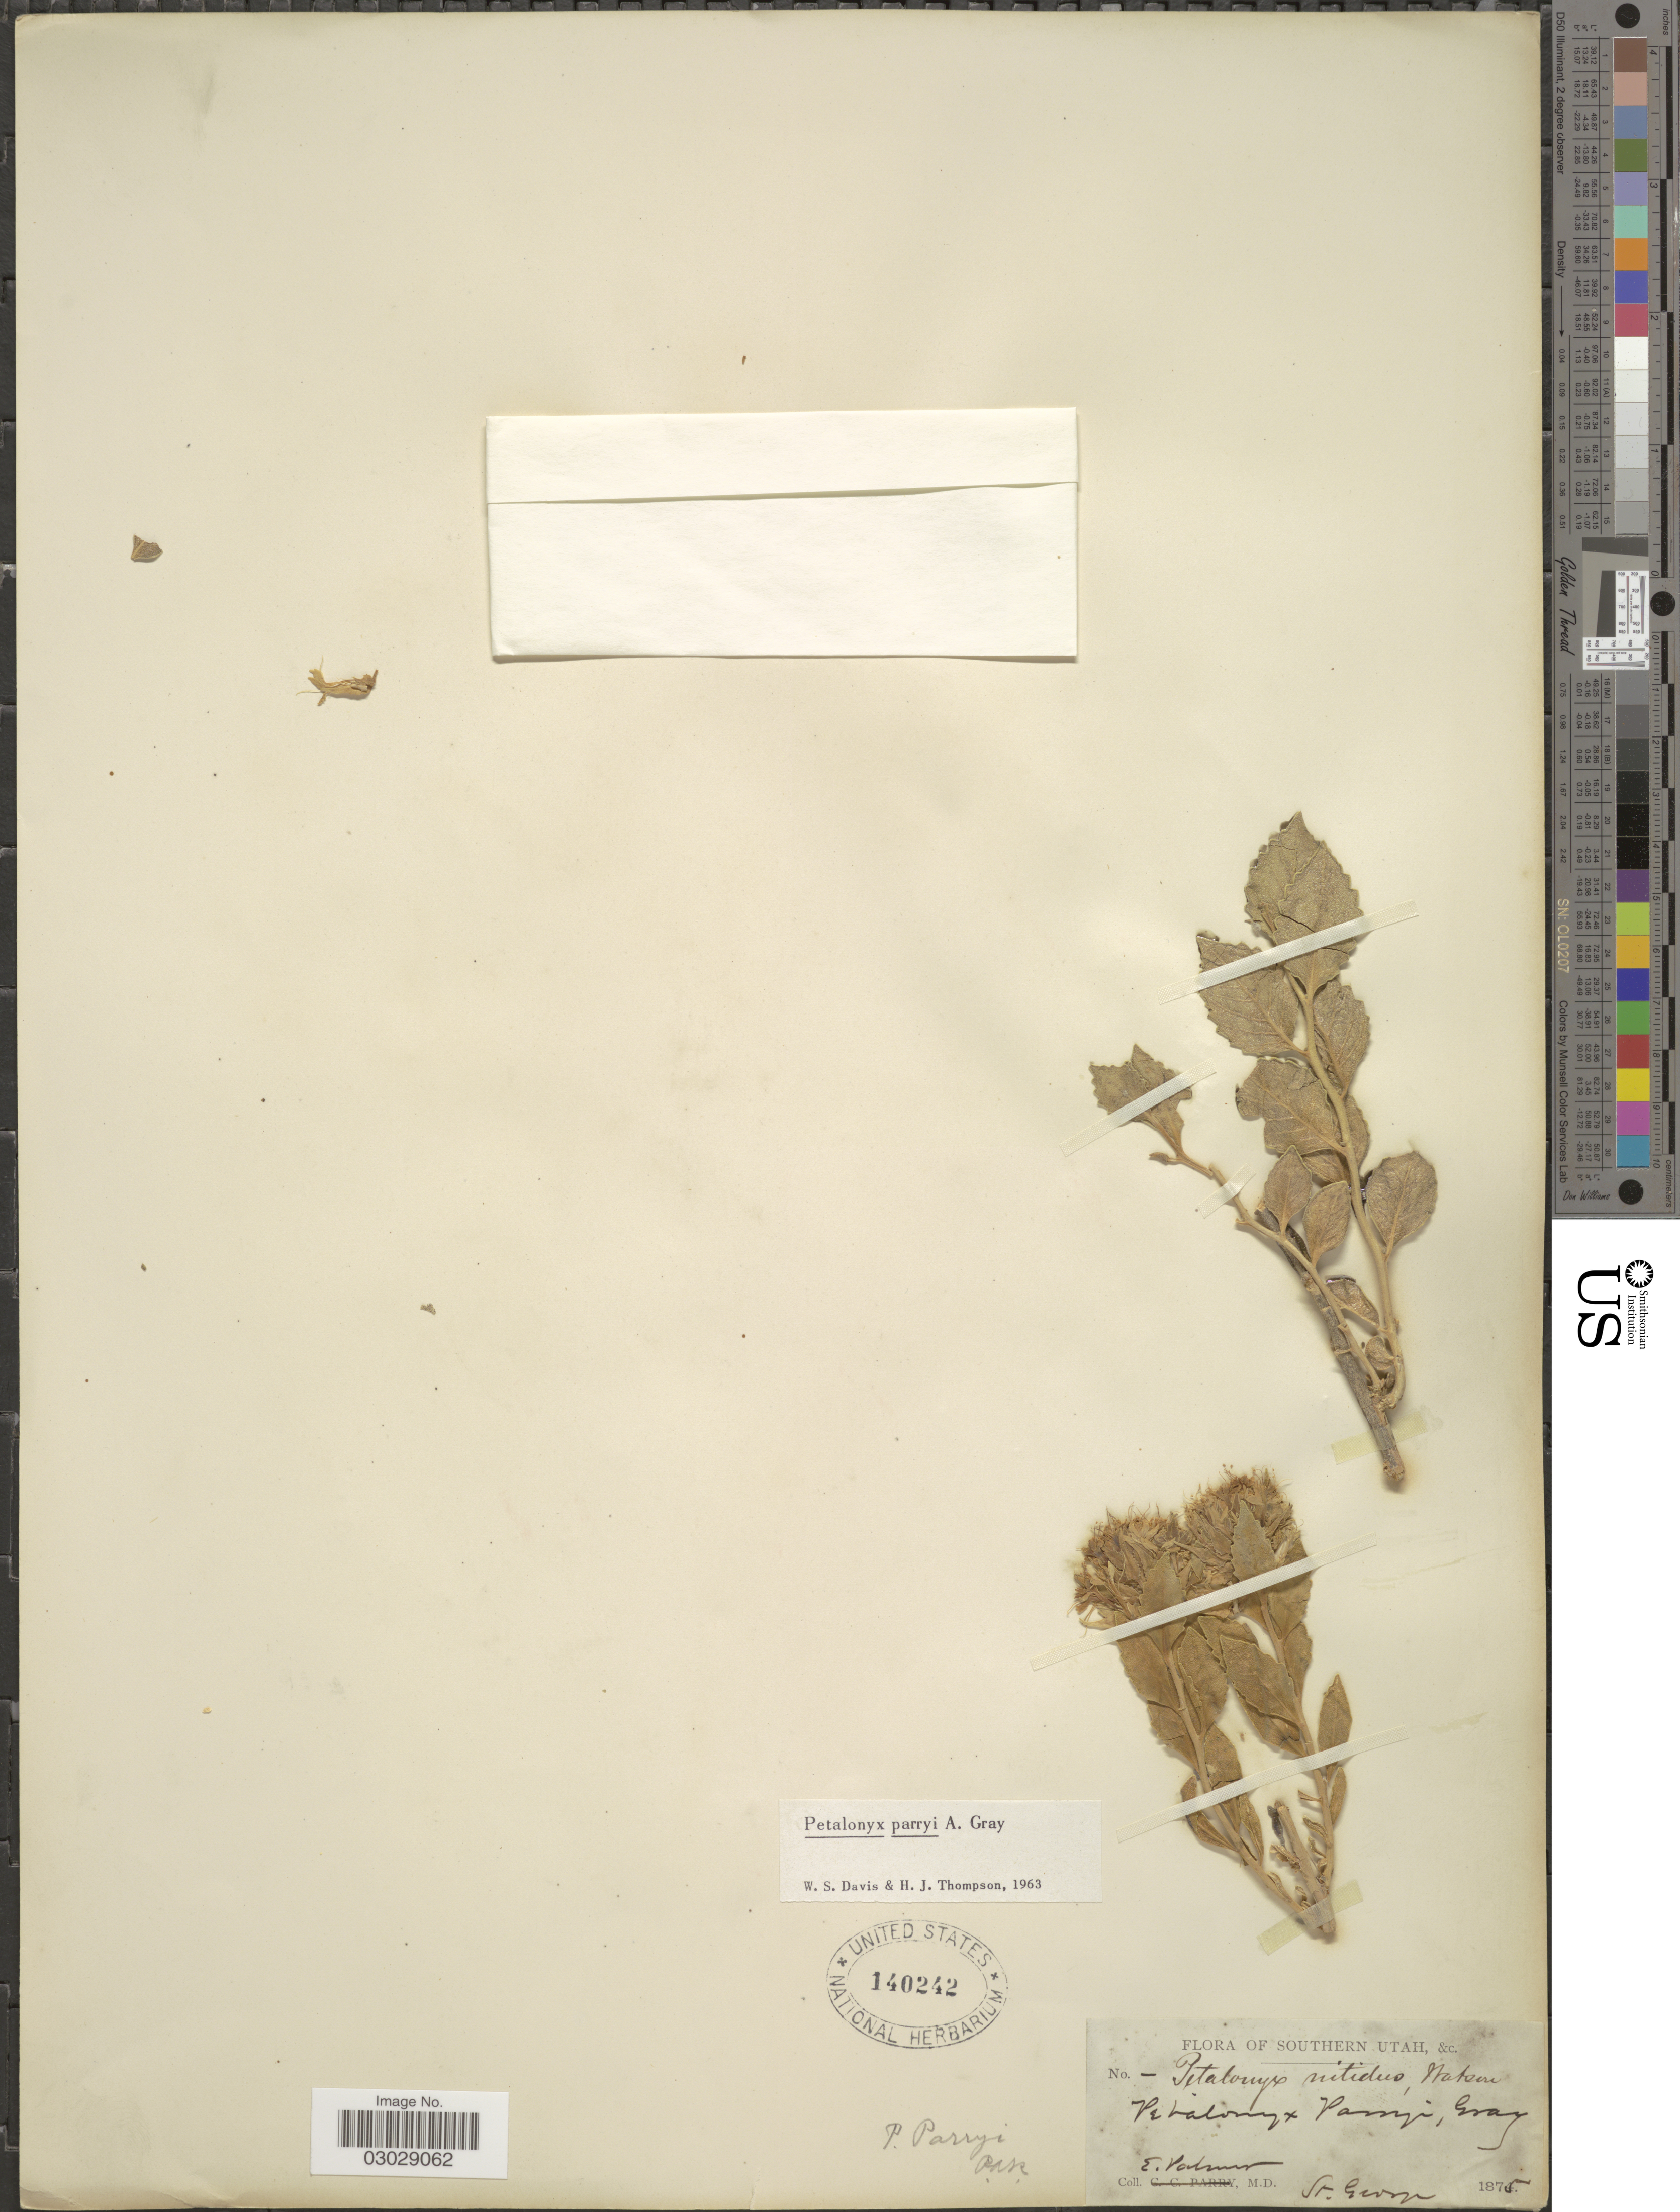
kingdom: Plantae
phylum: Tracheophyta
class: Magnoliopsida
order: Cornales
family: Loasaceae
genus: Petalonyx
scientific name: Petalonyx parryi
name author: A. Gray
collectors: E. Palmer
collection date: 1875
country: United States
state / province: Utah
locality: Southern Utah. St. George.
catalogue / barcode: US 140242